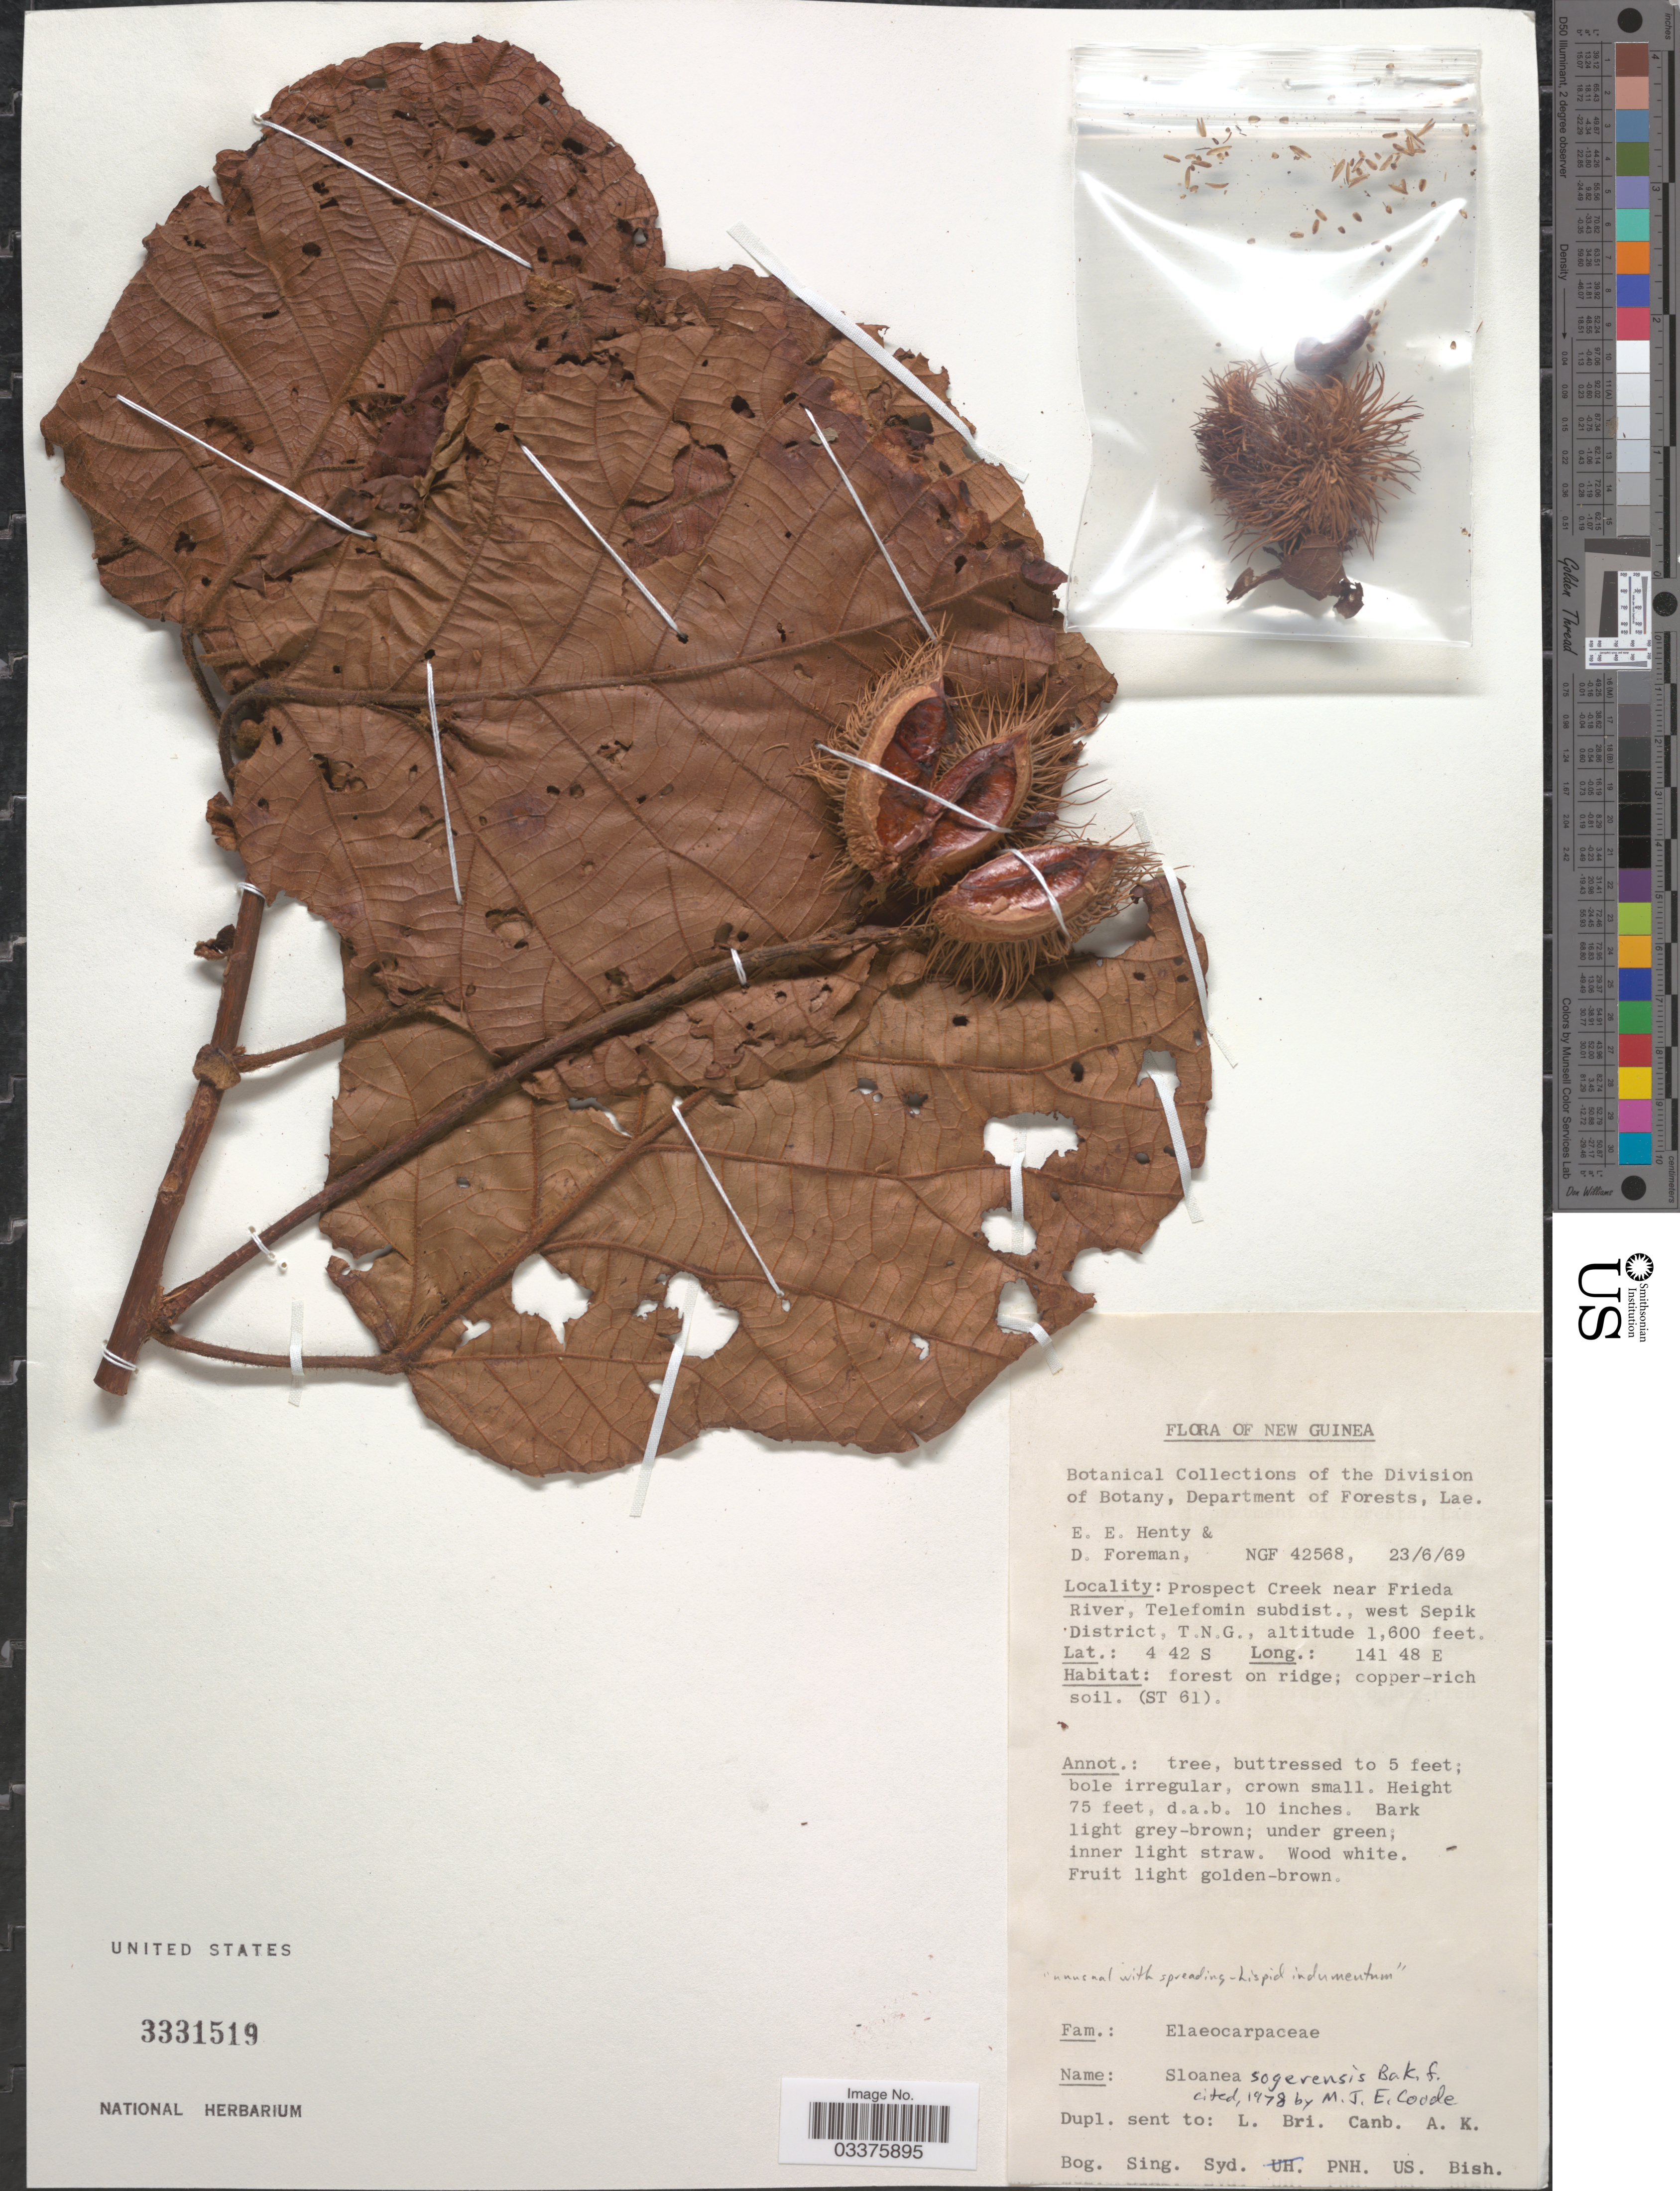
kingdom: Plantae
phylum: Tracheophyta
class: Magnoliopsida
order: Oxalidales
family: Elaeocarpaceae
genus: Sloanea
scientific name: Sloanea sogerensis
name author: Baker f.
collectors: E. Henty & D. Foreman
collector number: NGF 42568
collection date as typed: Transcribed d/m/y: 23/6/69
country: Papua New Guinea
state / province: Sandaun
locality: New Guinea. Prospect Creek near Frieda River, Telefomin subdist., west Sepik District, T.N.G.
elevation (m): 488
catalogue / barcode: US 3331519